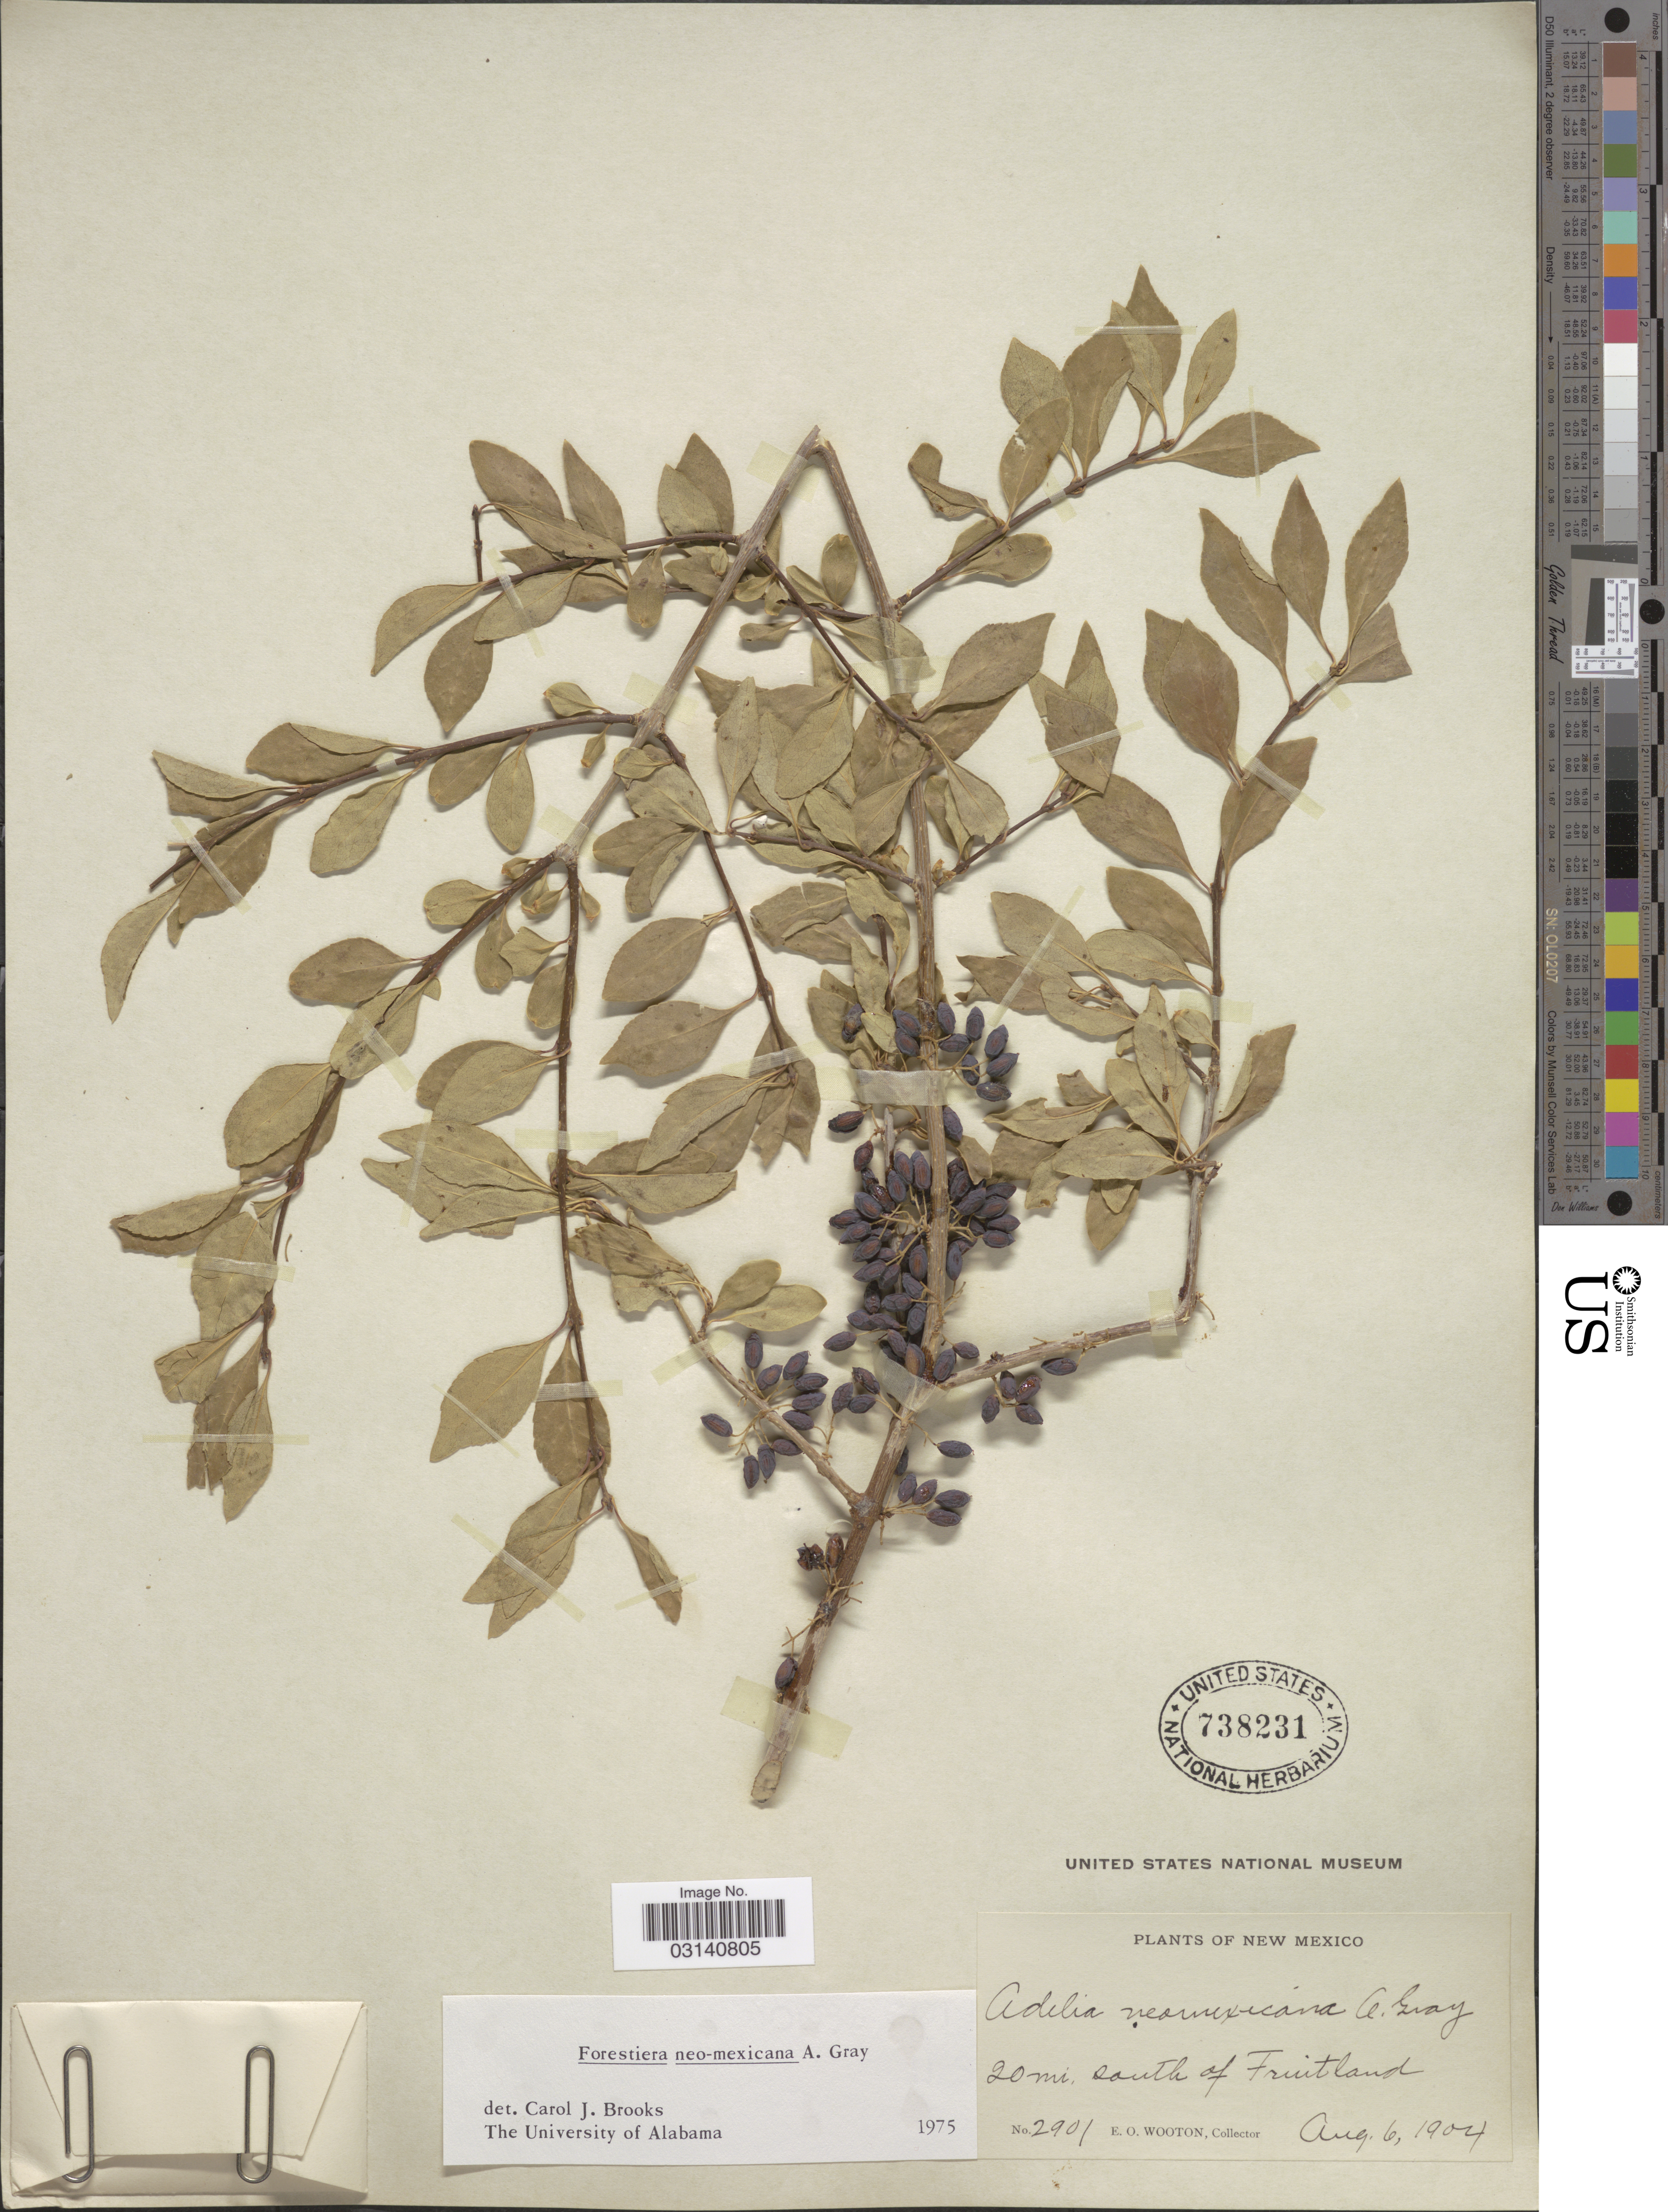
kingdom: Plantae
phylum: Tracheophyta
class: Magnoliopsida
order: Lamiales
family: Oleaceae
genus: Forestiera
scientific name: Forestiera neomexicana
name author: A. Gray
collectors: E. O. Wooton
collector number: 2901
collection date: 1904-08-06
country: United States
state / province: New Mexico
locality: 20 mi. south of Fruitland.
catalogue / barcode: US 738231